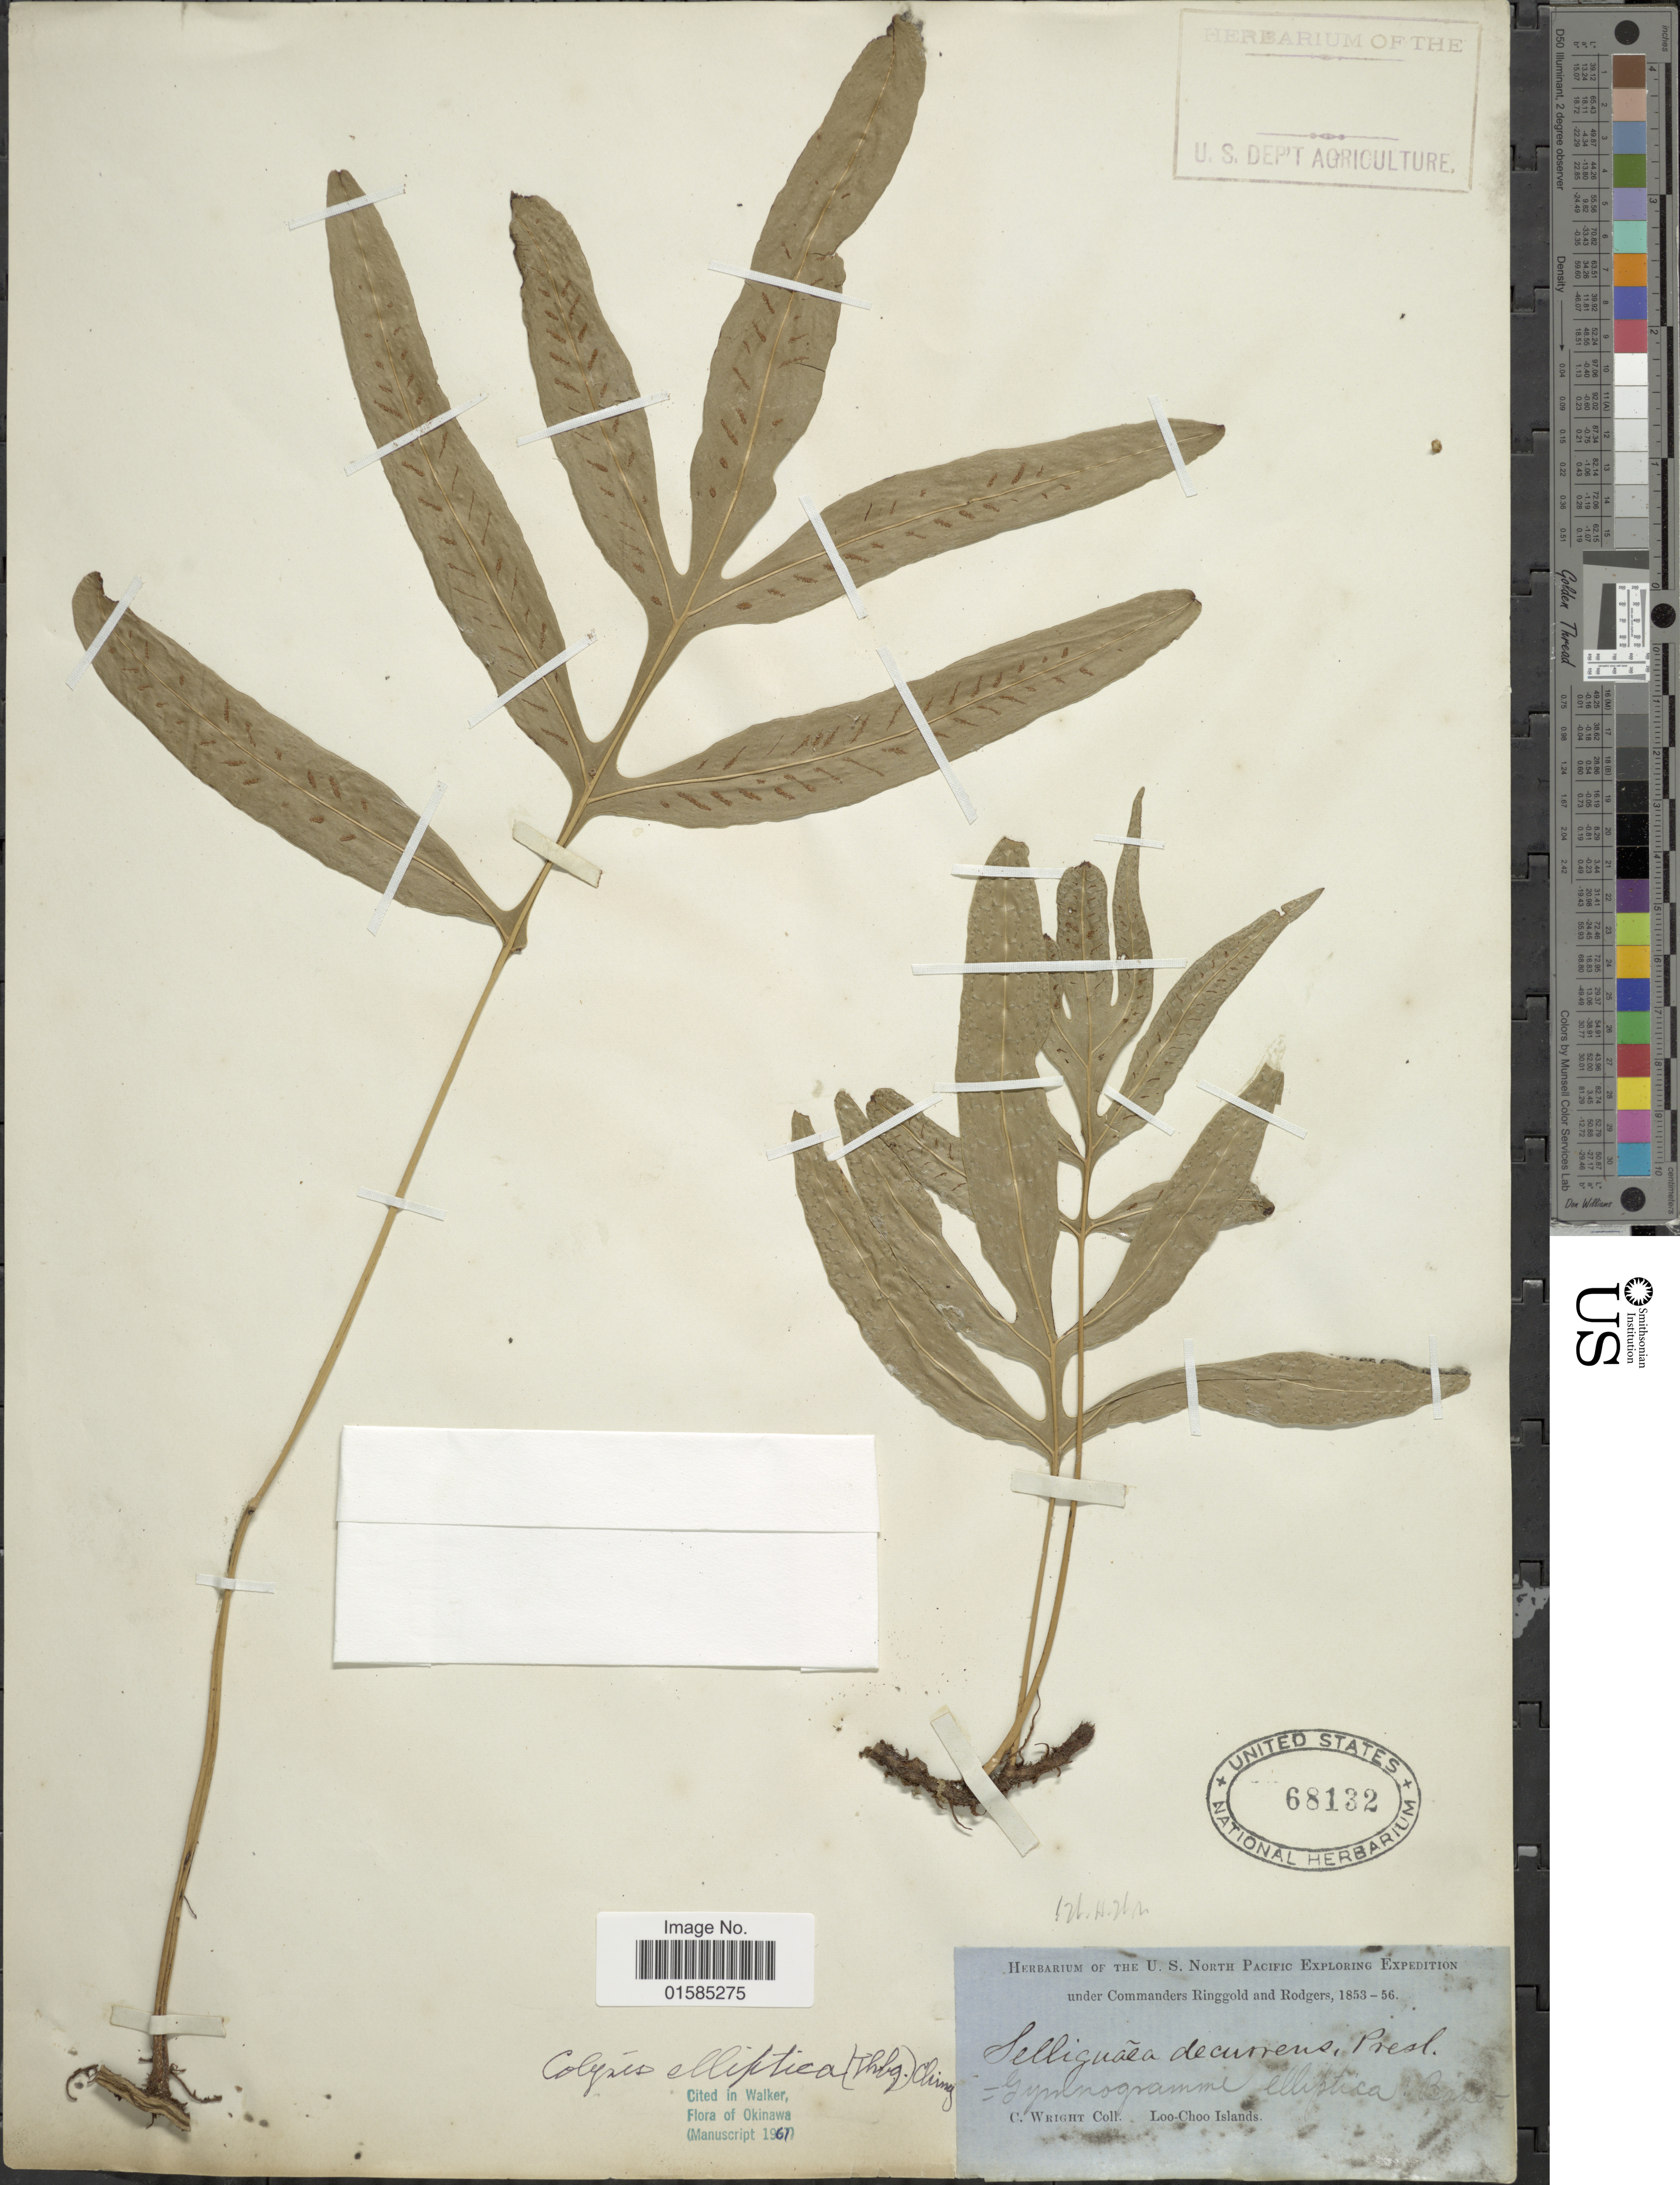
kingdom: Plantae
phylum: Tracheophyta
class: Polypodiopsida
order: Polypodiales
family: Polypodiaceae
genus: Leptochilus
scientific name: Leptochilus ellipticus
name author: (Thunb.) Noot.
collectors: C. Wright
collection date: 1853/1856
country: Japan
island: Ryukyu Islands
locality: Loo-Choo Islands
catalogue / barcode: US 68132